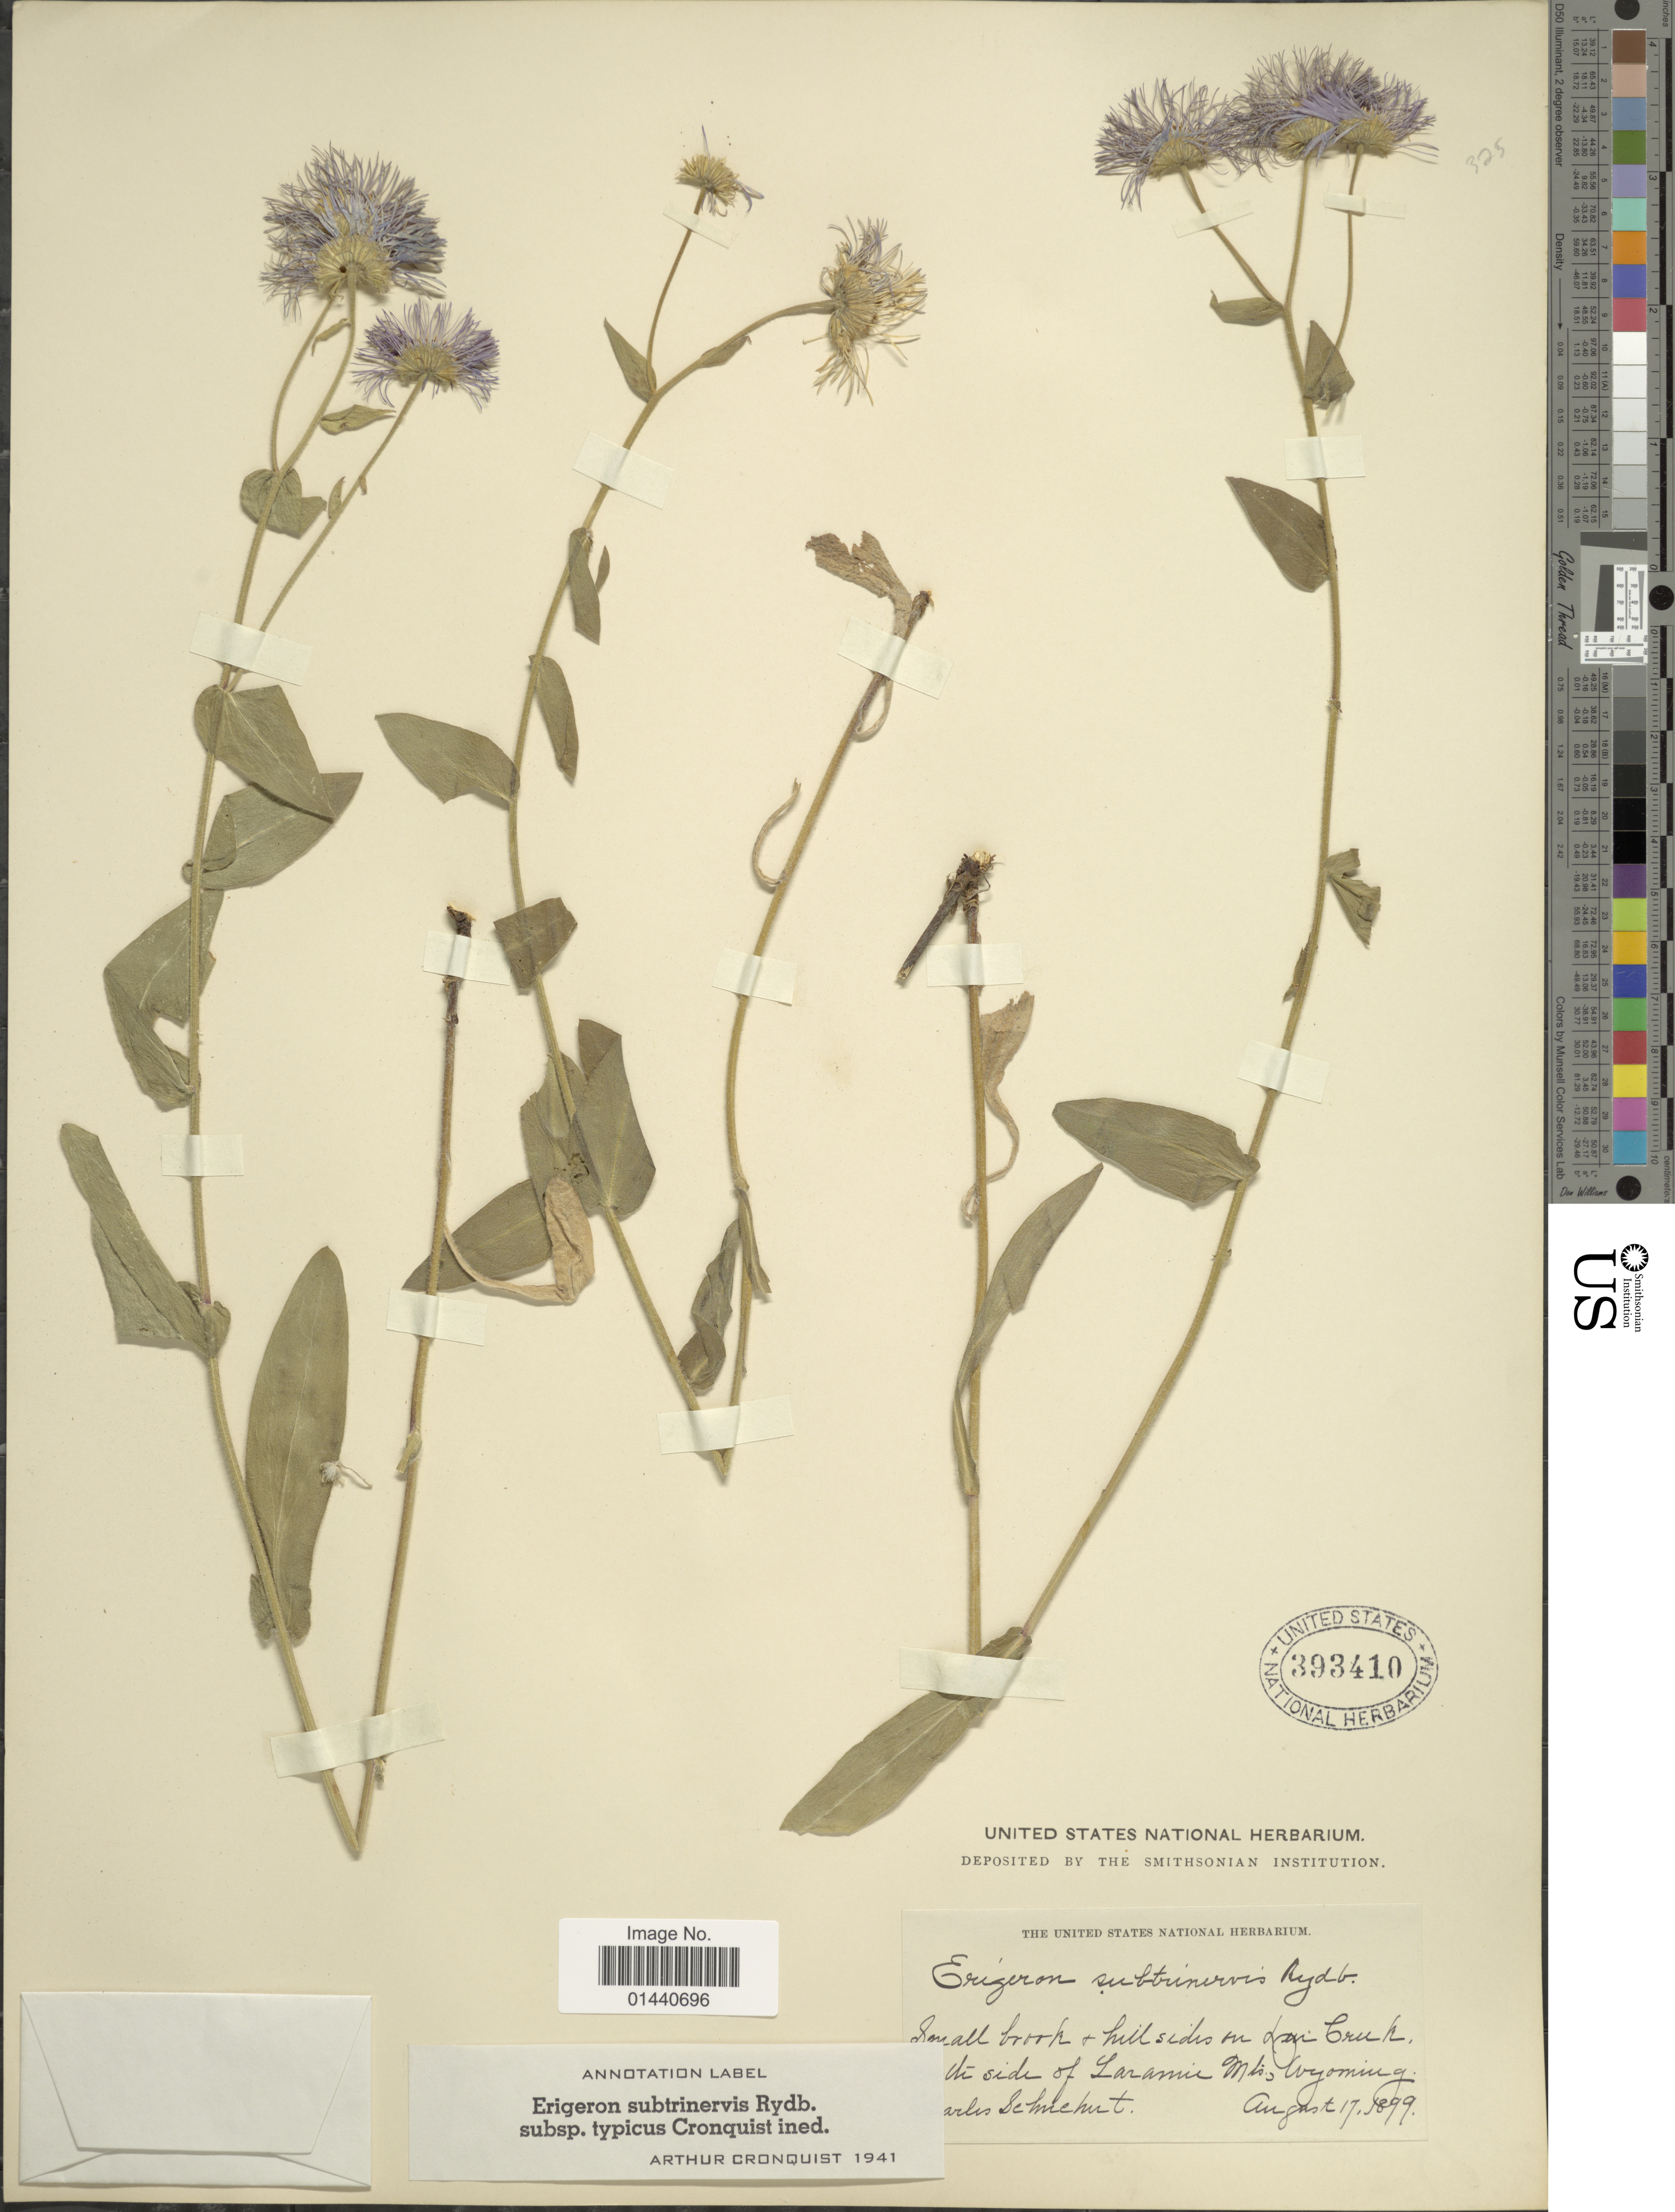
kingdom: Plantae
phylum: Tracheophyta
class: Magnoliopsida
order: Asterales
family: Asteraceae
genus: Erigeron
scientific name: Erigeron subtrinervis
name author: Rydb. ex Porter & Britton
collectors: C. Schuchert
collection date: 1899-08-17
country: United States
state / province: Wyoming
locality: Small Crook + hillsides on Bear Creek, North the side of Laramie Mts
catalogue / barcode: US 393410